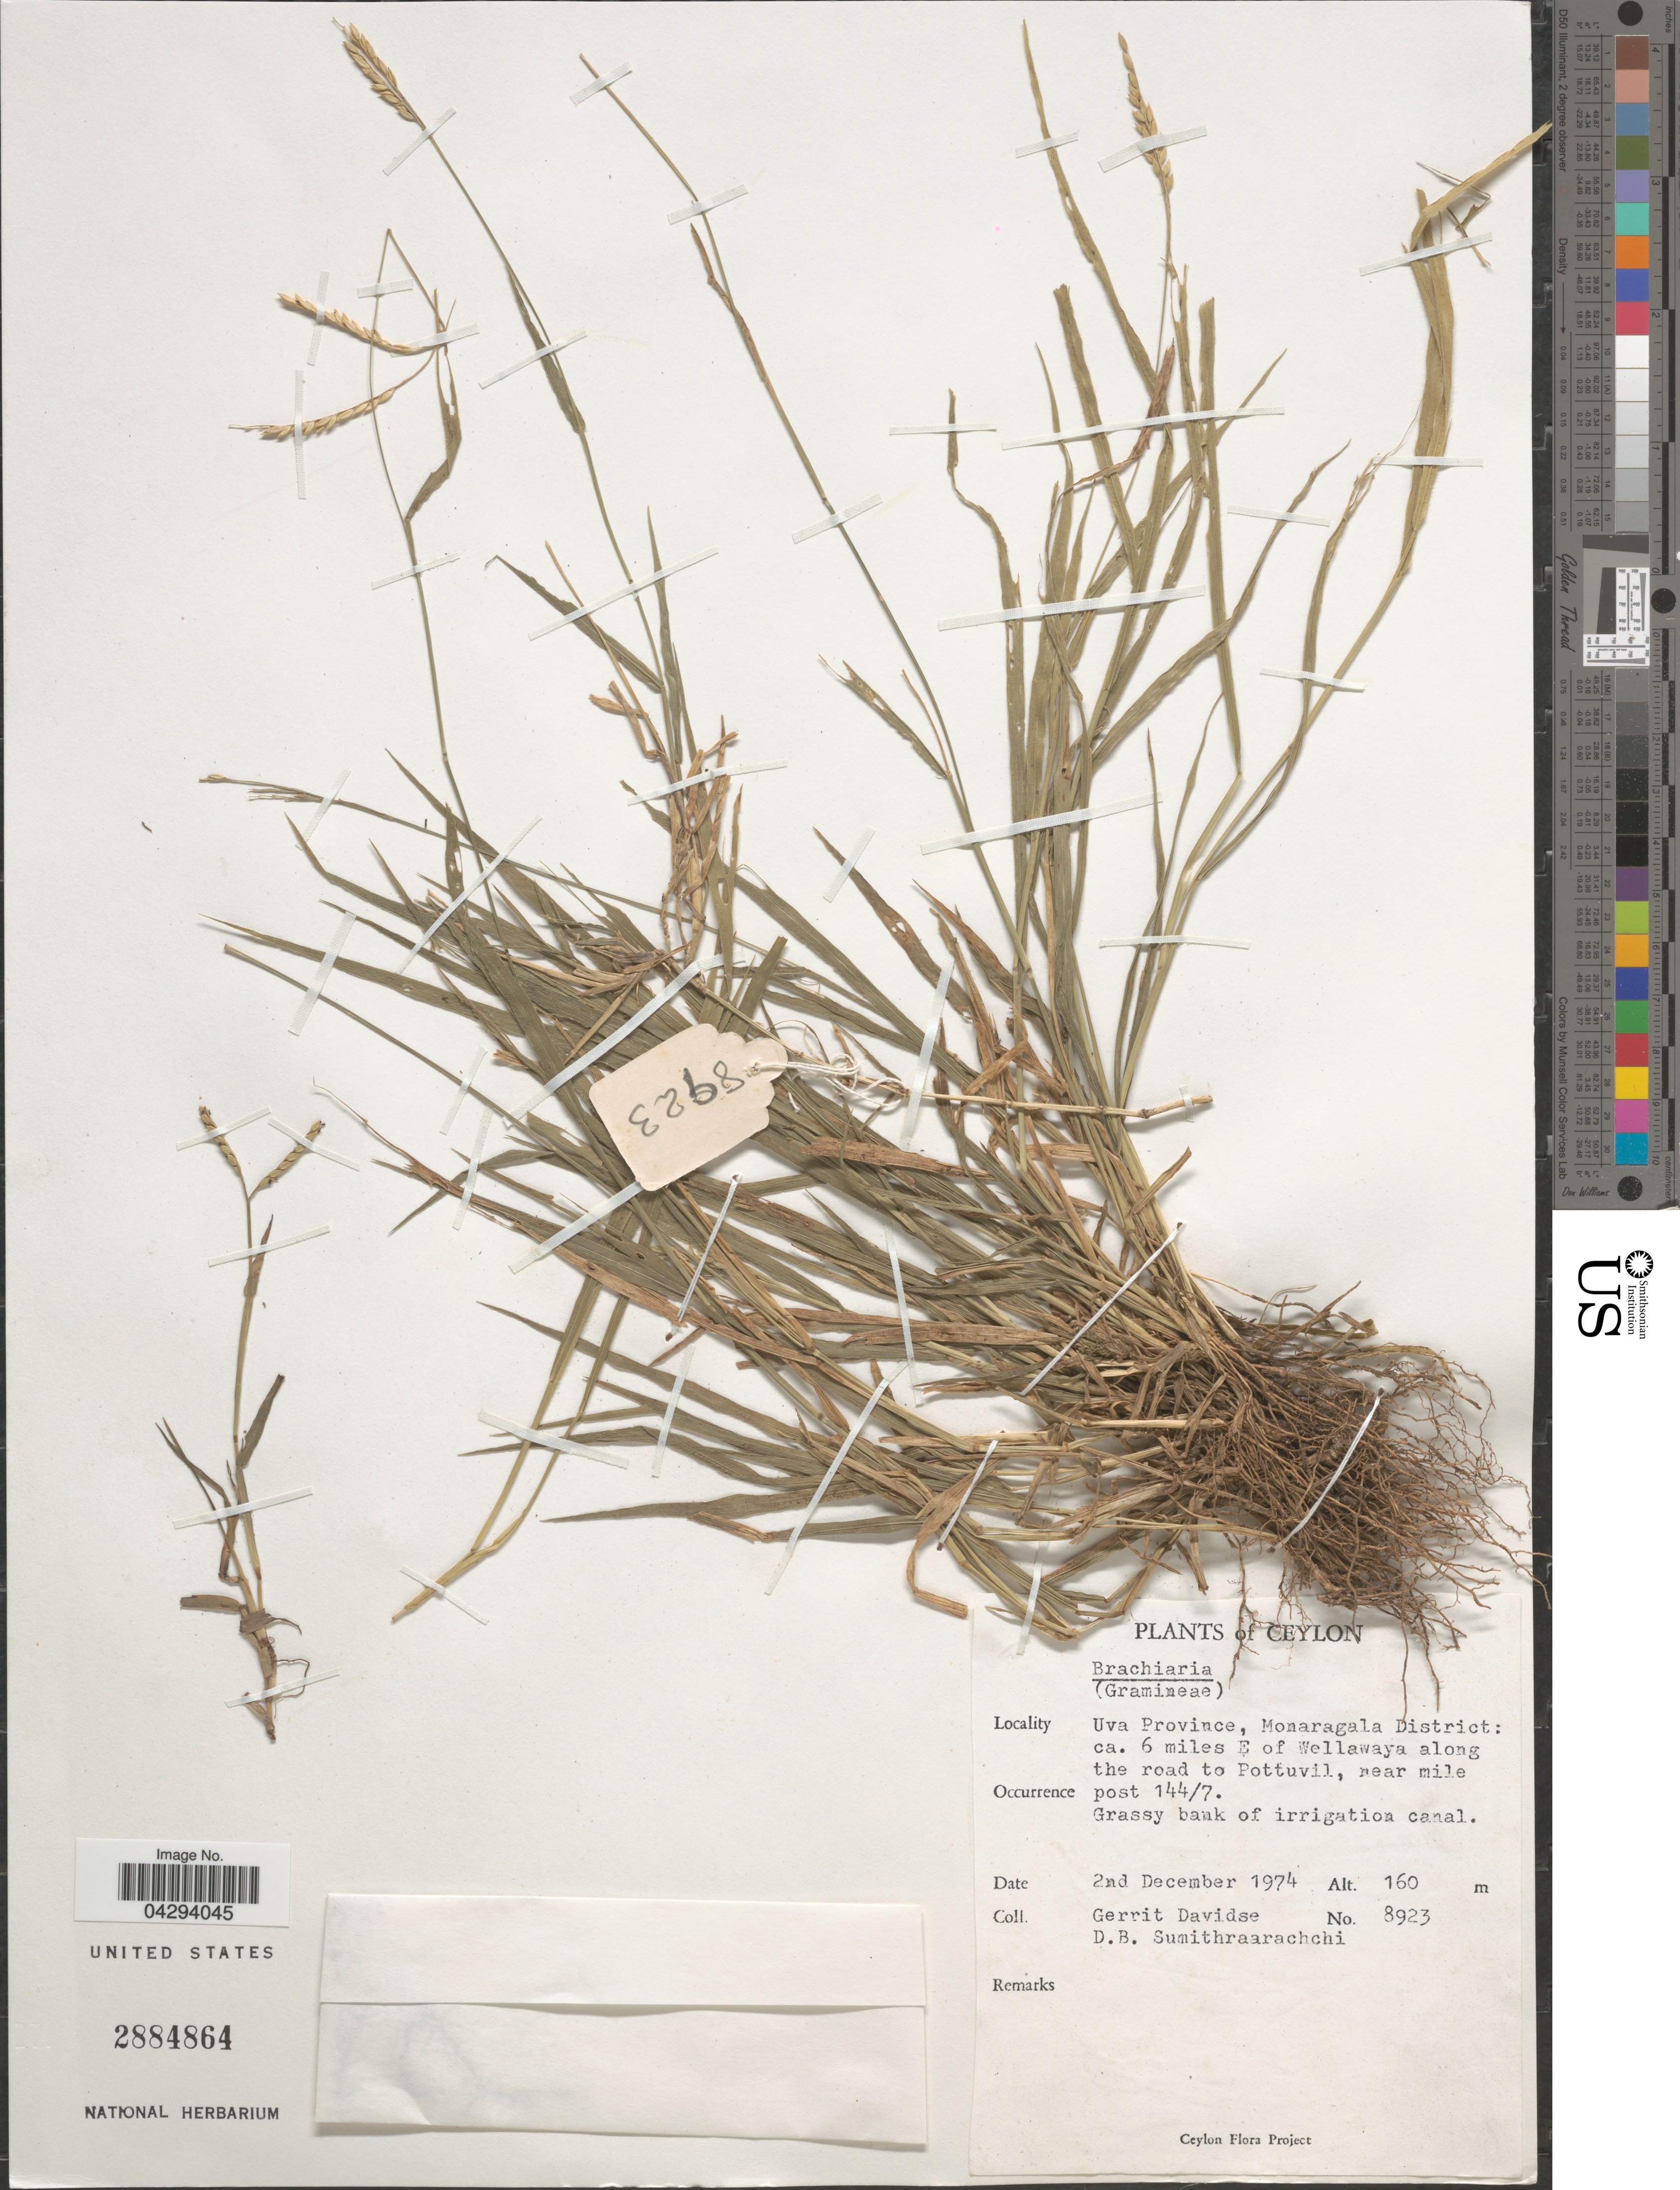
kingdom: Plantae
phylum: Tracheophyta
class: Liliopsida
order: Poales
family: Poaceae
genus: Urochloa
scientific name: Urochloa sp.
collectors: G. Davidse & D. B. Sumithraarachchi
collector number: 8923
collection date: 1974-12-02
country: Sri Lanka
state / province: Uva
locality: Ceylon. Monaragala District: ca. 6 miles E of Wellawaya along the road to Pottuvil, near mile post 144/7.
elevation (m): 160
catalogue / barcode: US 2884864